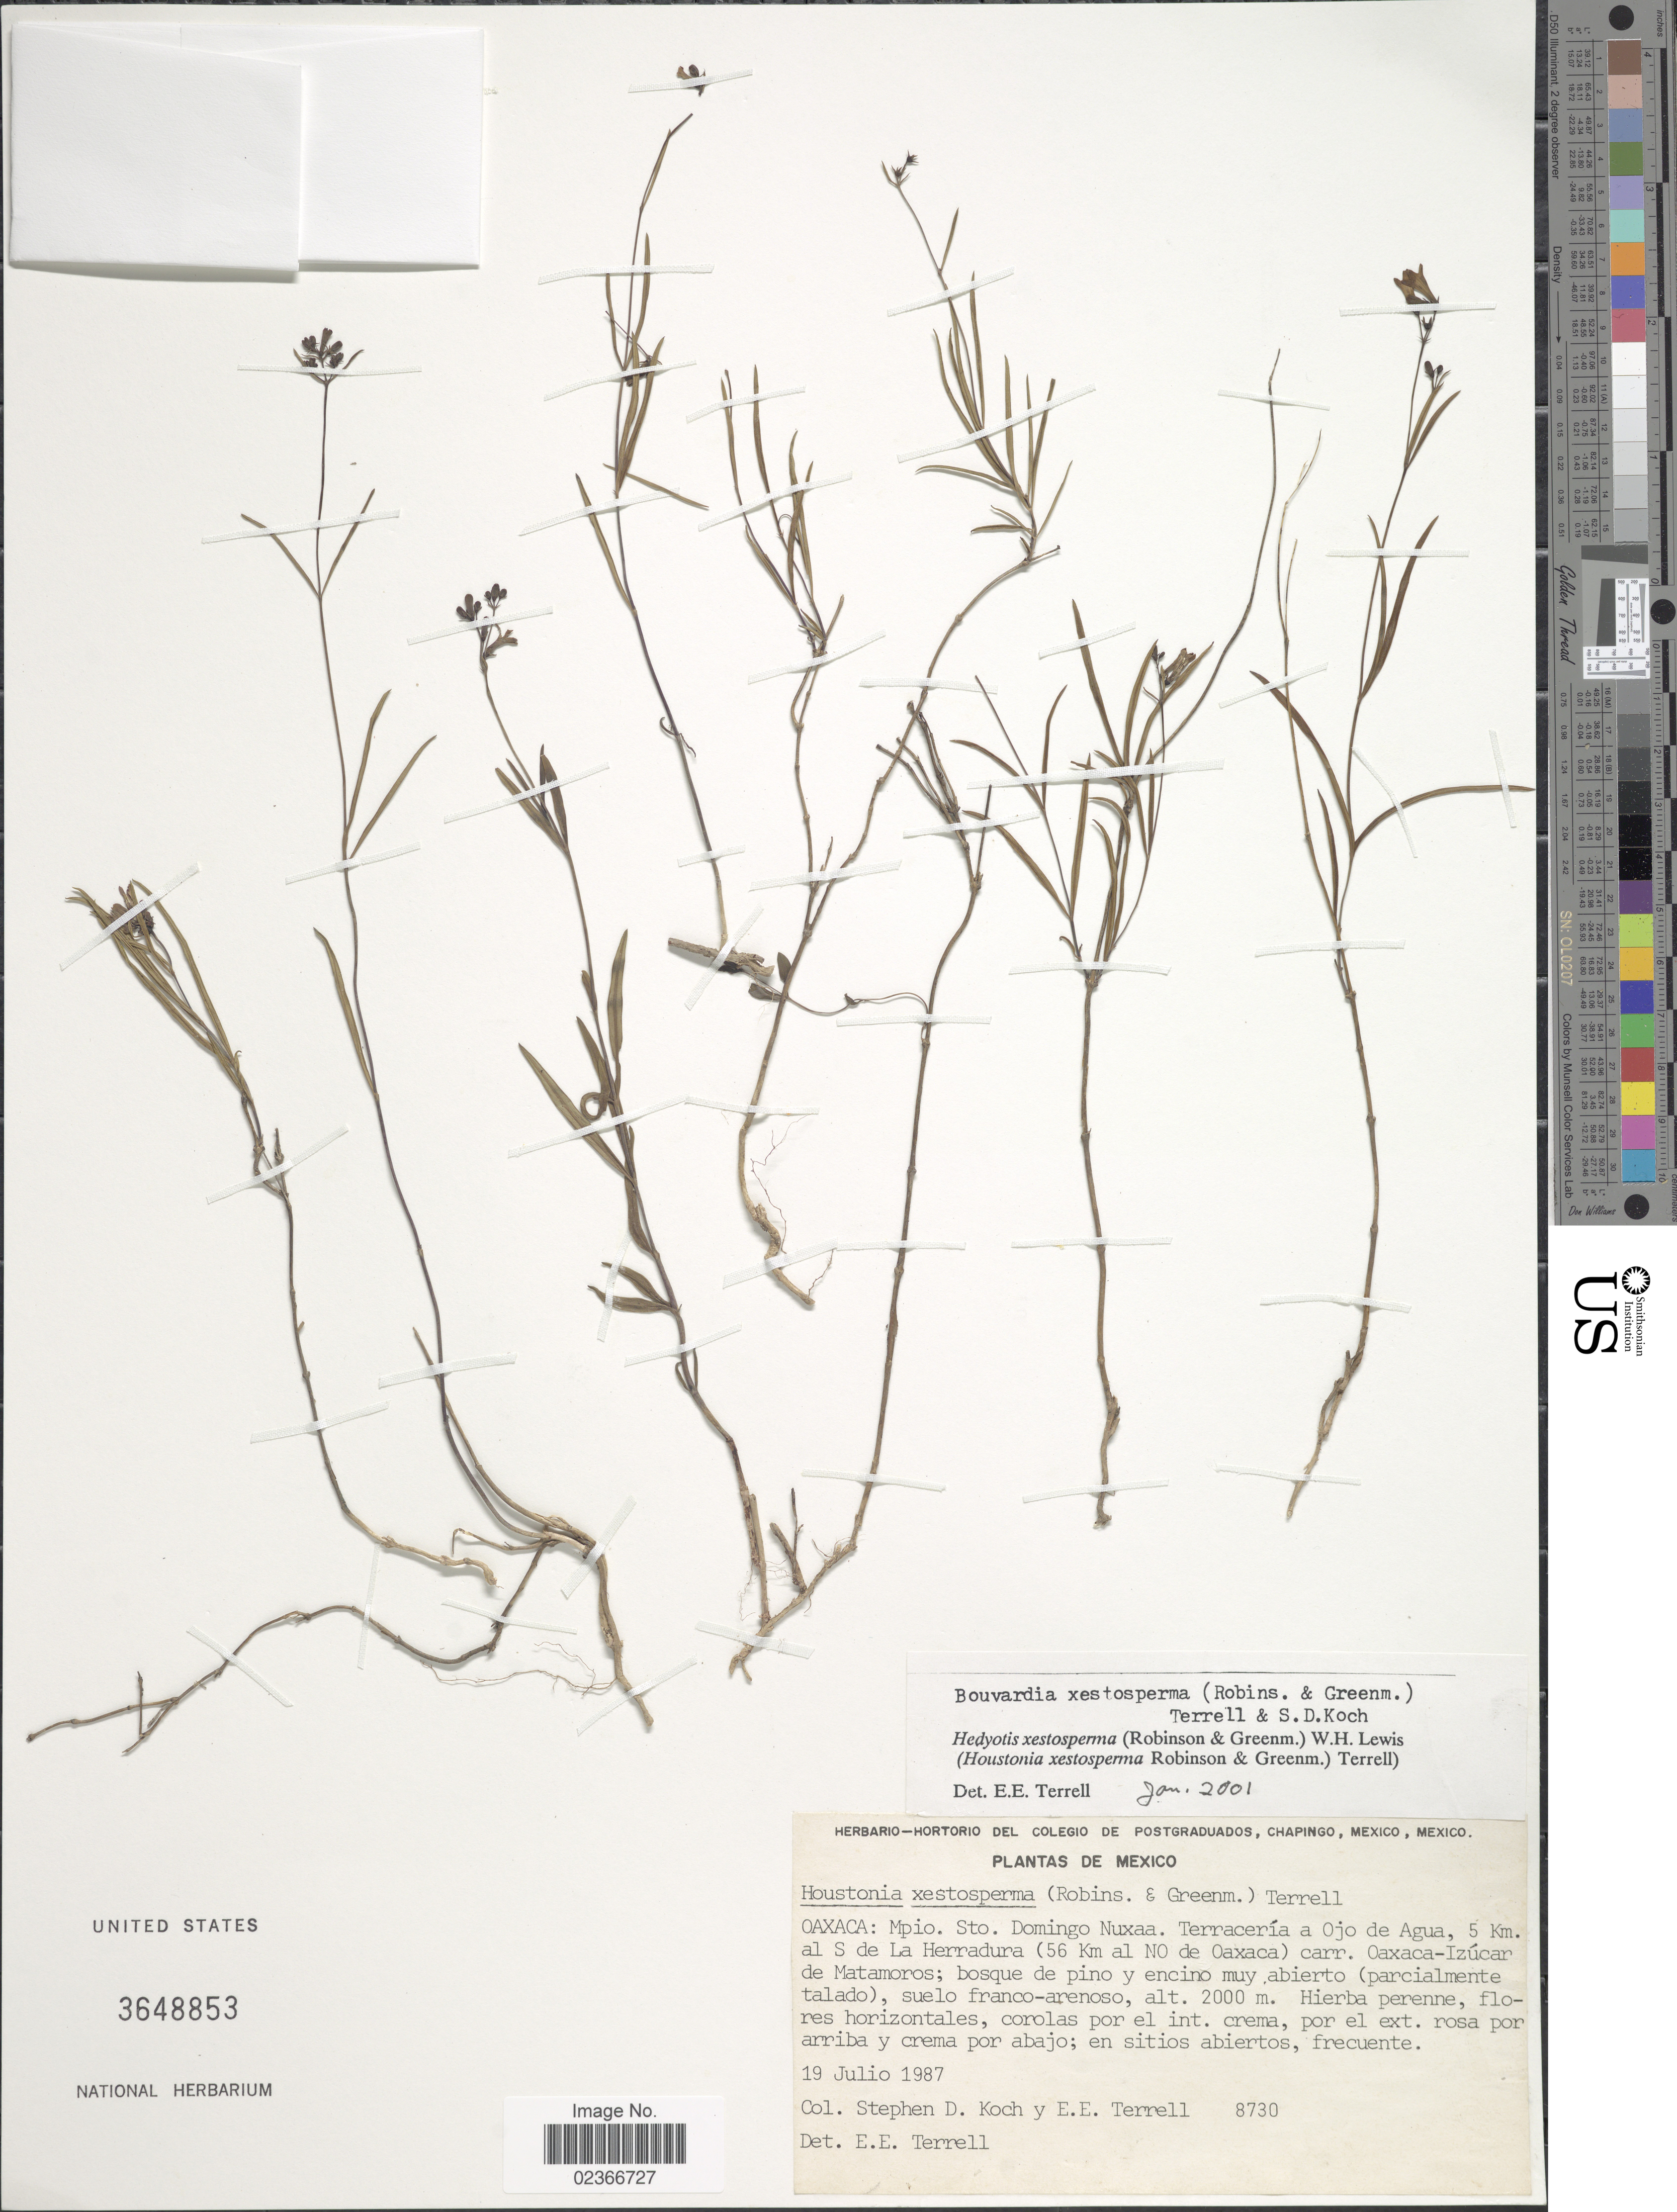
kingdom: Plantae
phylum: Tracheophyta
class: Magnoliopsida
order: Gentianales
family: Rubiaceae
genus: Bouvardia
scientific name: Bouvardia xestosperma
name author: (B.L. Rob. & Greenm.) Terrell & S.D. Koch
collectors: S. D. Koch & E. E. Terrell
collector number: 8730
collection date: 1987-07-19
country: Mexico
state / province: Oaxaca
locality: Mpio. Sto. Domingo Nuxaa. Terraceria a Ojo de Agua, 5 Km. al S de La Herradura (56 Km al NO de Oaxaca) carr. Oaxaca- Izucar de Matamoros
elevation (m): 2000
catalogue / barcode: US 3648853